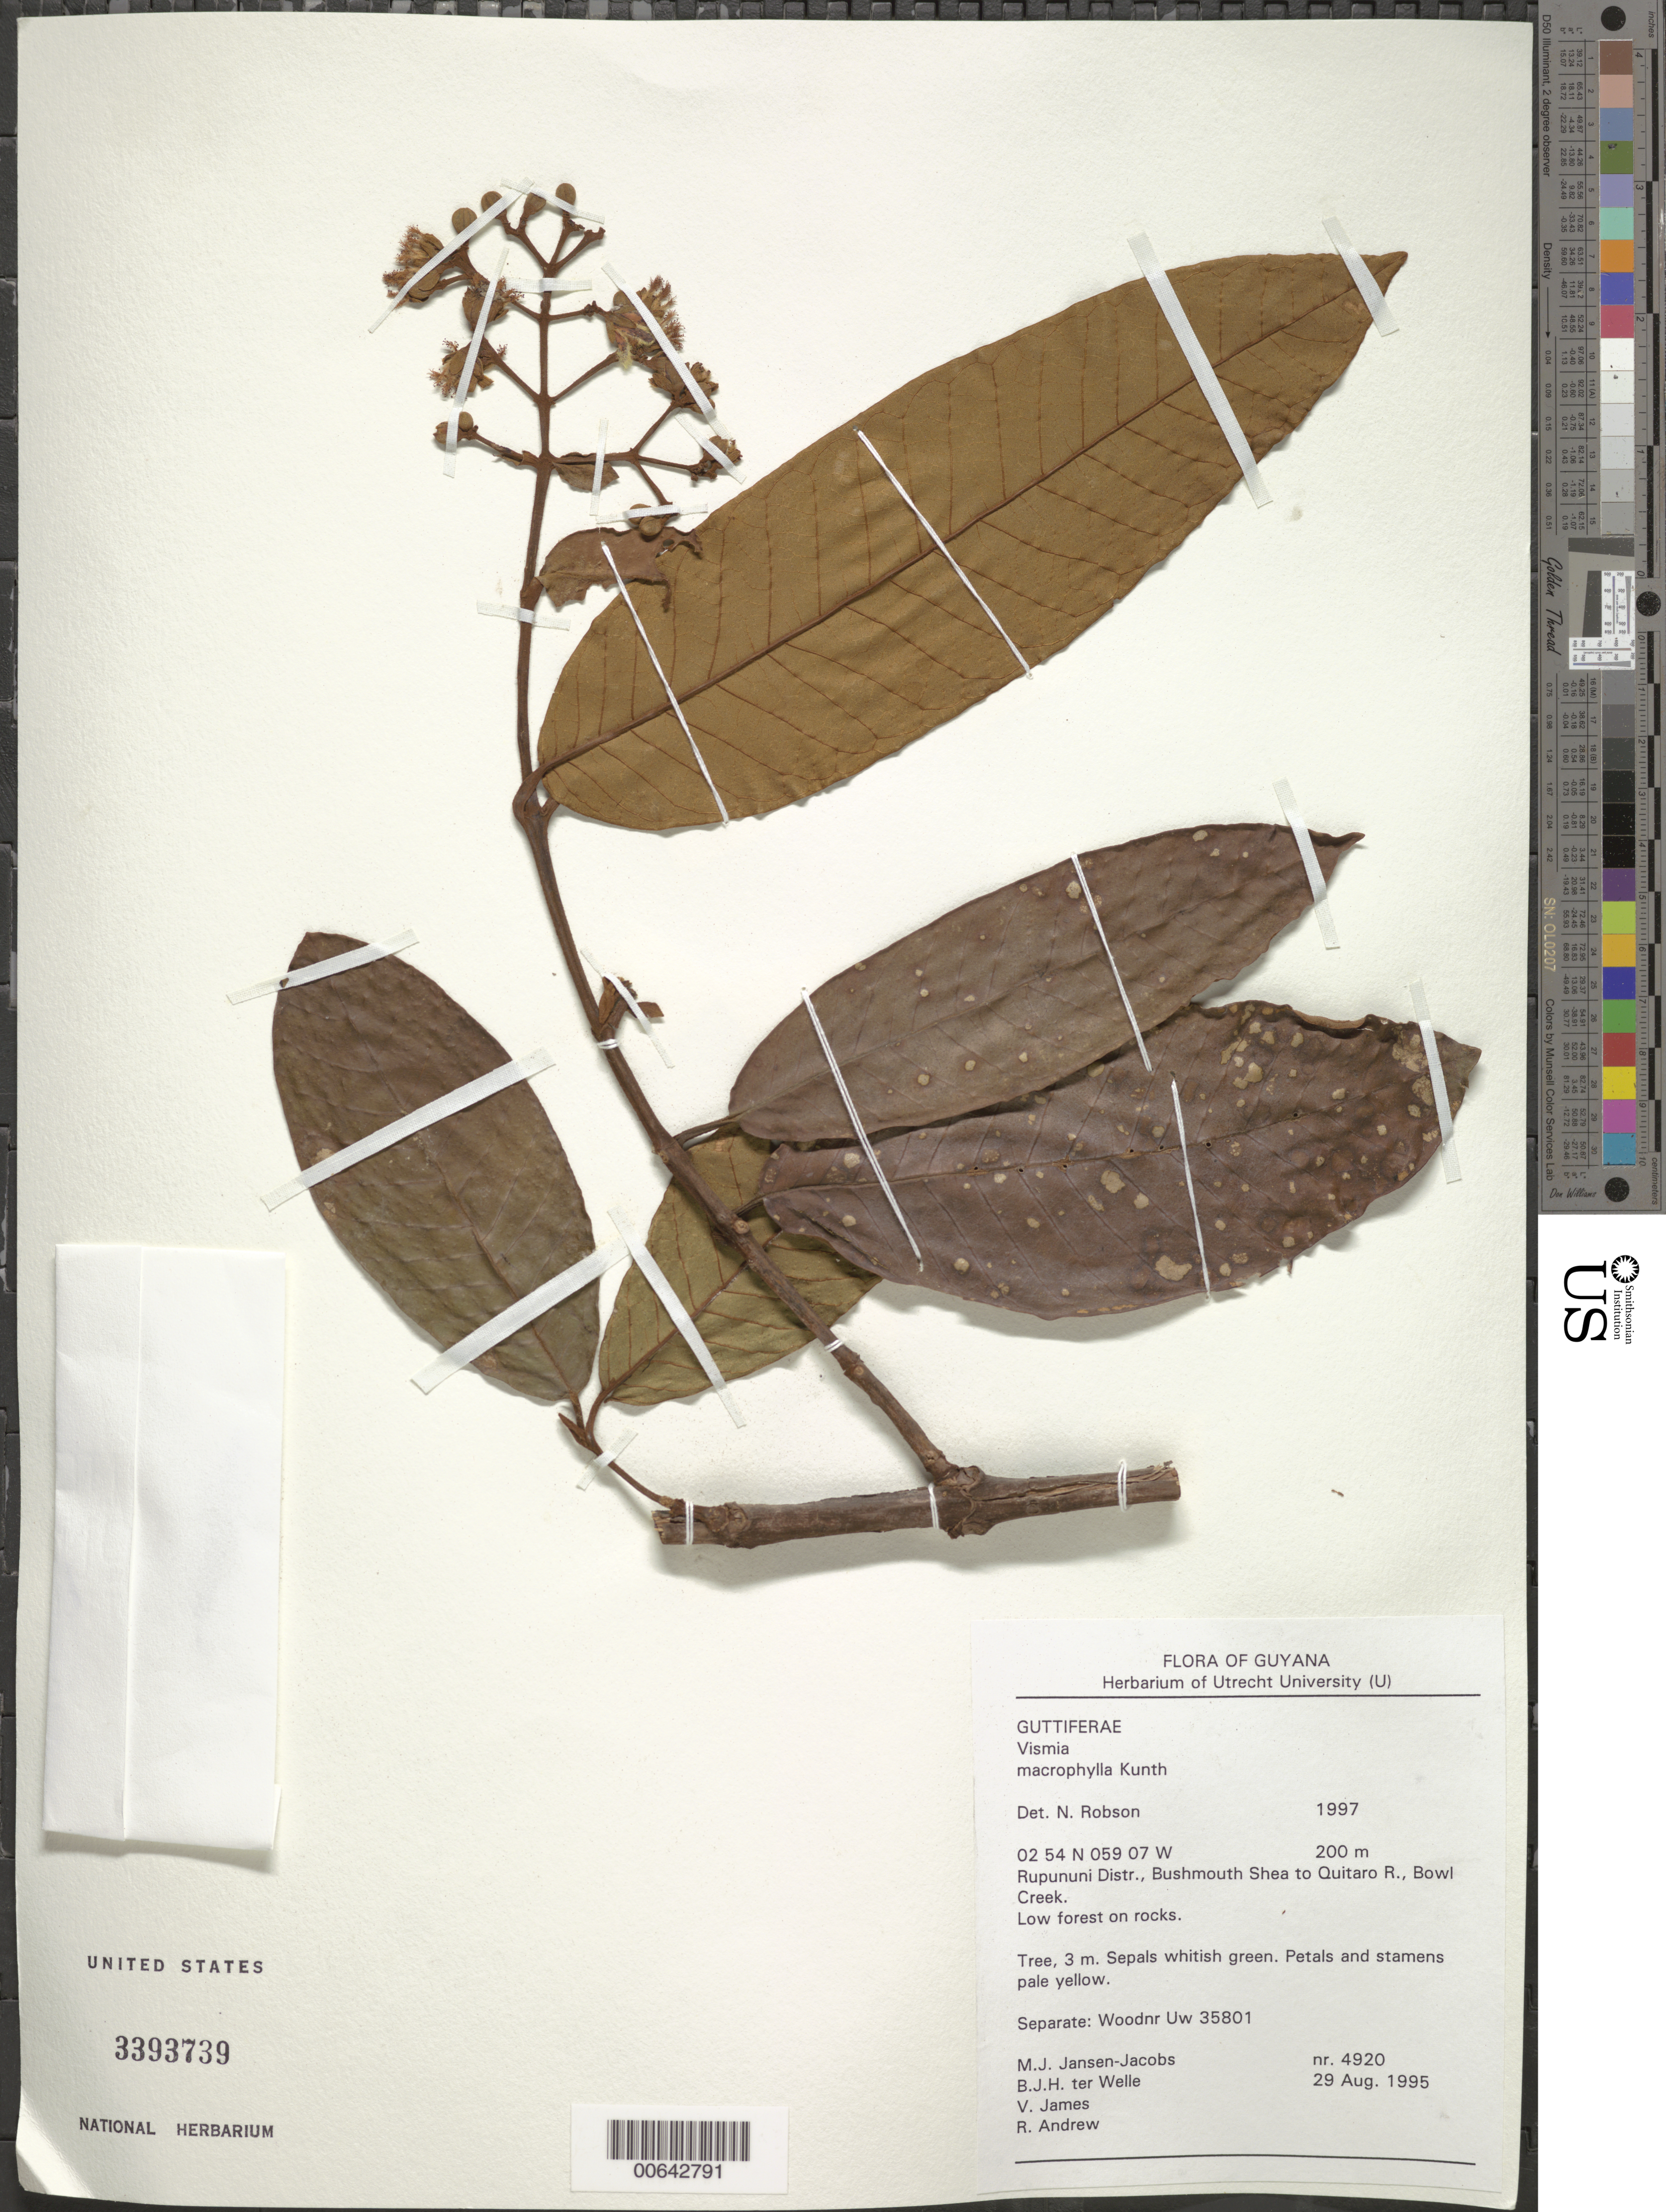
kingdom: Plantae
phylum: Tracheophyta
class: Magnoliopsida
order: Malpighiales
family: Hypericaceae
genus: Vismia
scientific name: Vismia macrophylla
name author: Kunth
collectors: M. J. Jansen-Jacobs, B. Welle, V. James & R. Andrew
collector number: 4920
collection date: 1995-08-29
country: Guyana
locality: Rupununi Distr., Bushmouth Shea to Quitaro R., Bowl Creek.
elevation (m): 200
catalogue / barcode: US 3393739